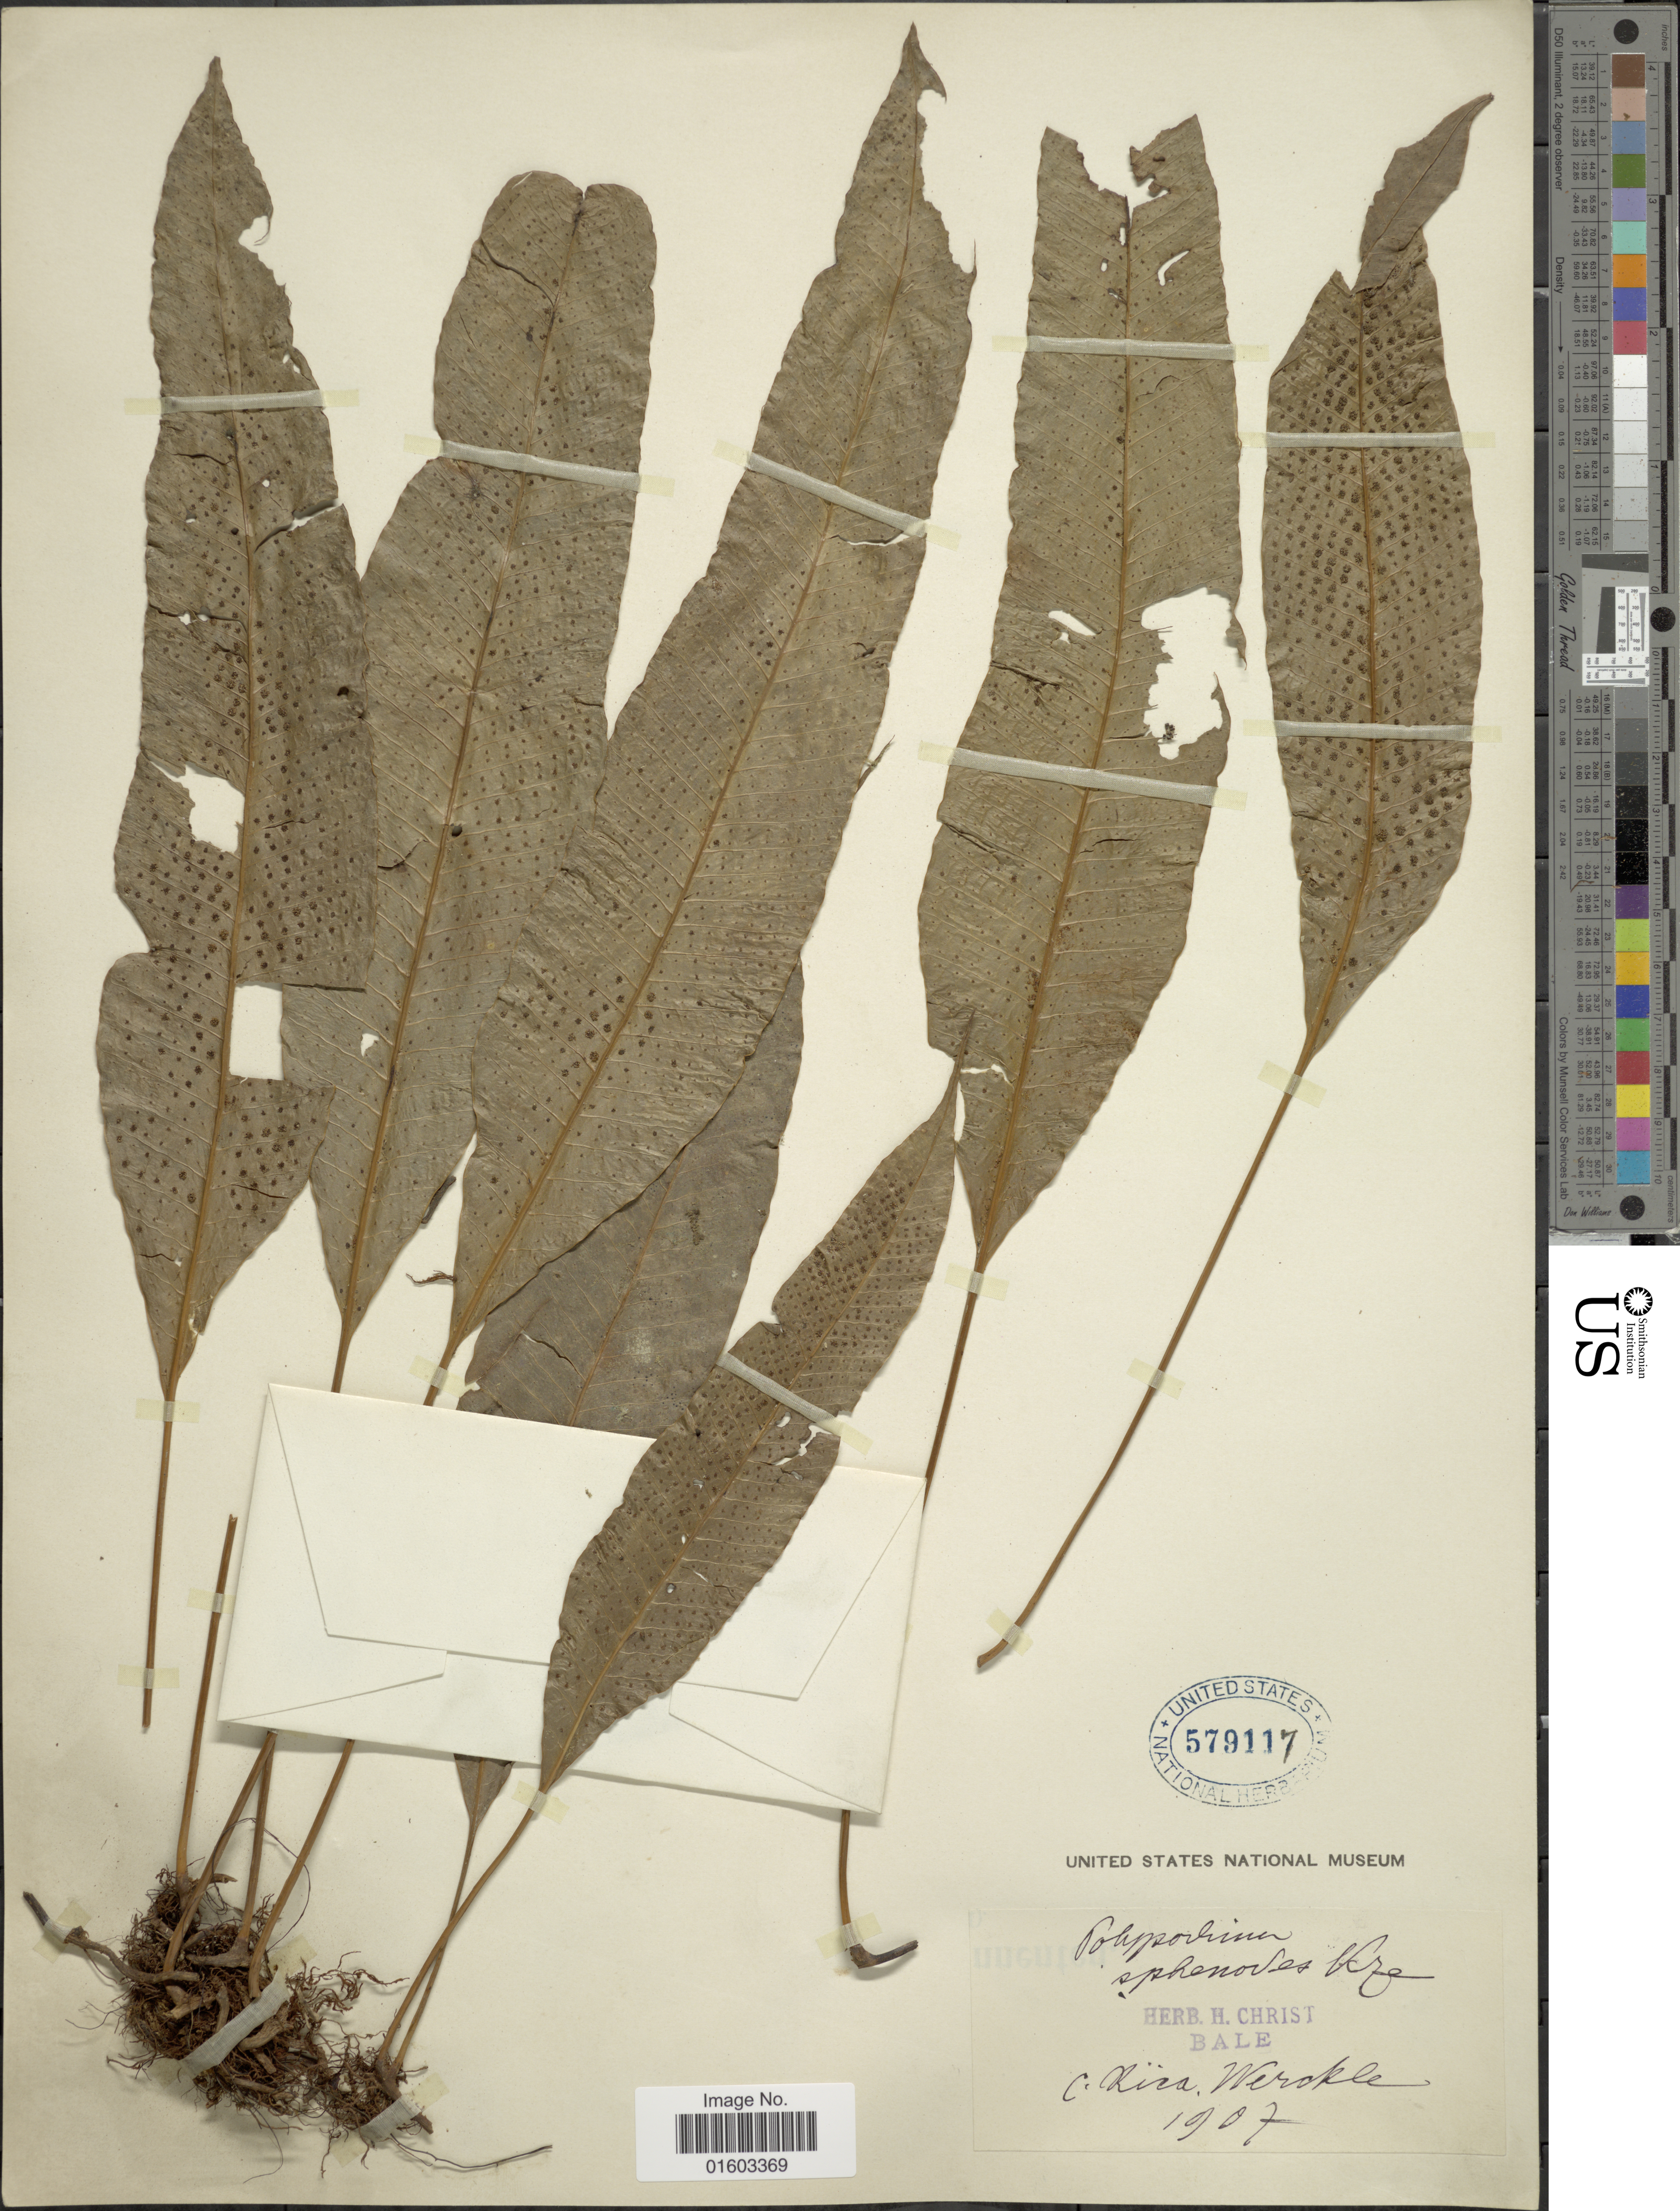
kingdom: Plantae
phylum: Tracheophyta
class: Polypodiopsida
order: Polypodiales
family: Polypodiaceae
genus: Campyloneurum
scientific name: Campyloneurum wercklei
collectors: C. C Wercklé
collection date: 1907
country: Costa Rica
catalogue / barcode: US 279117